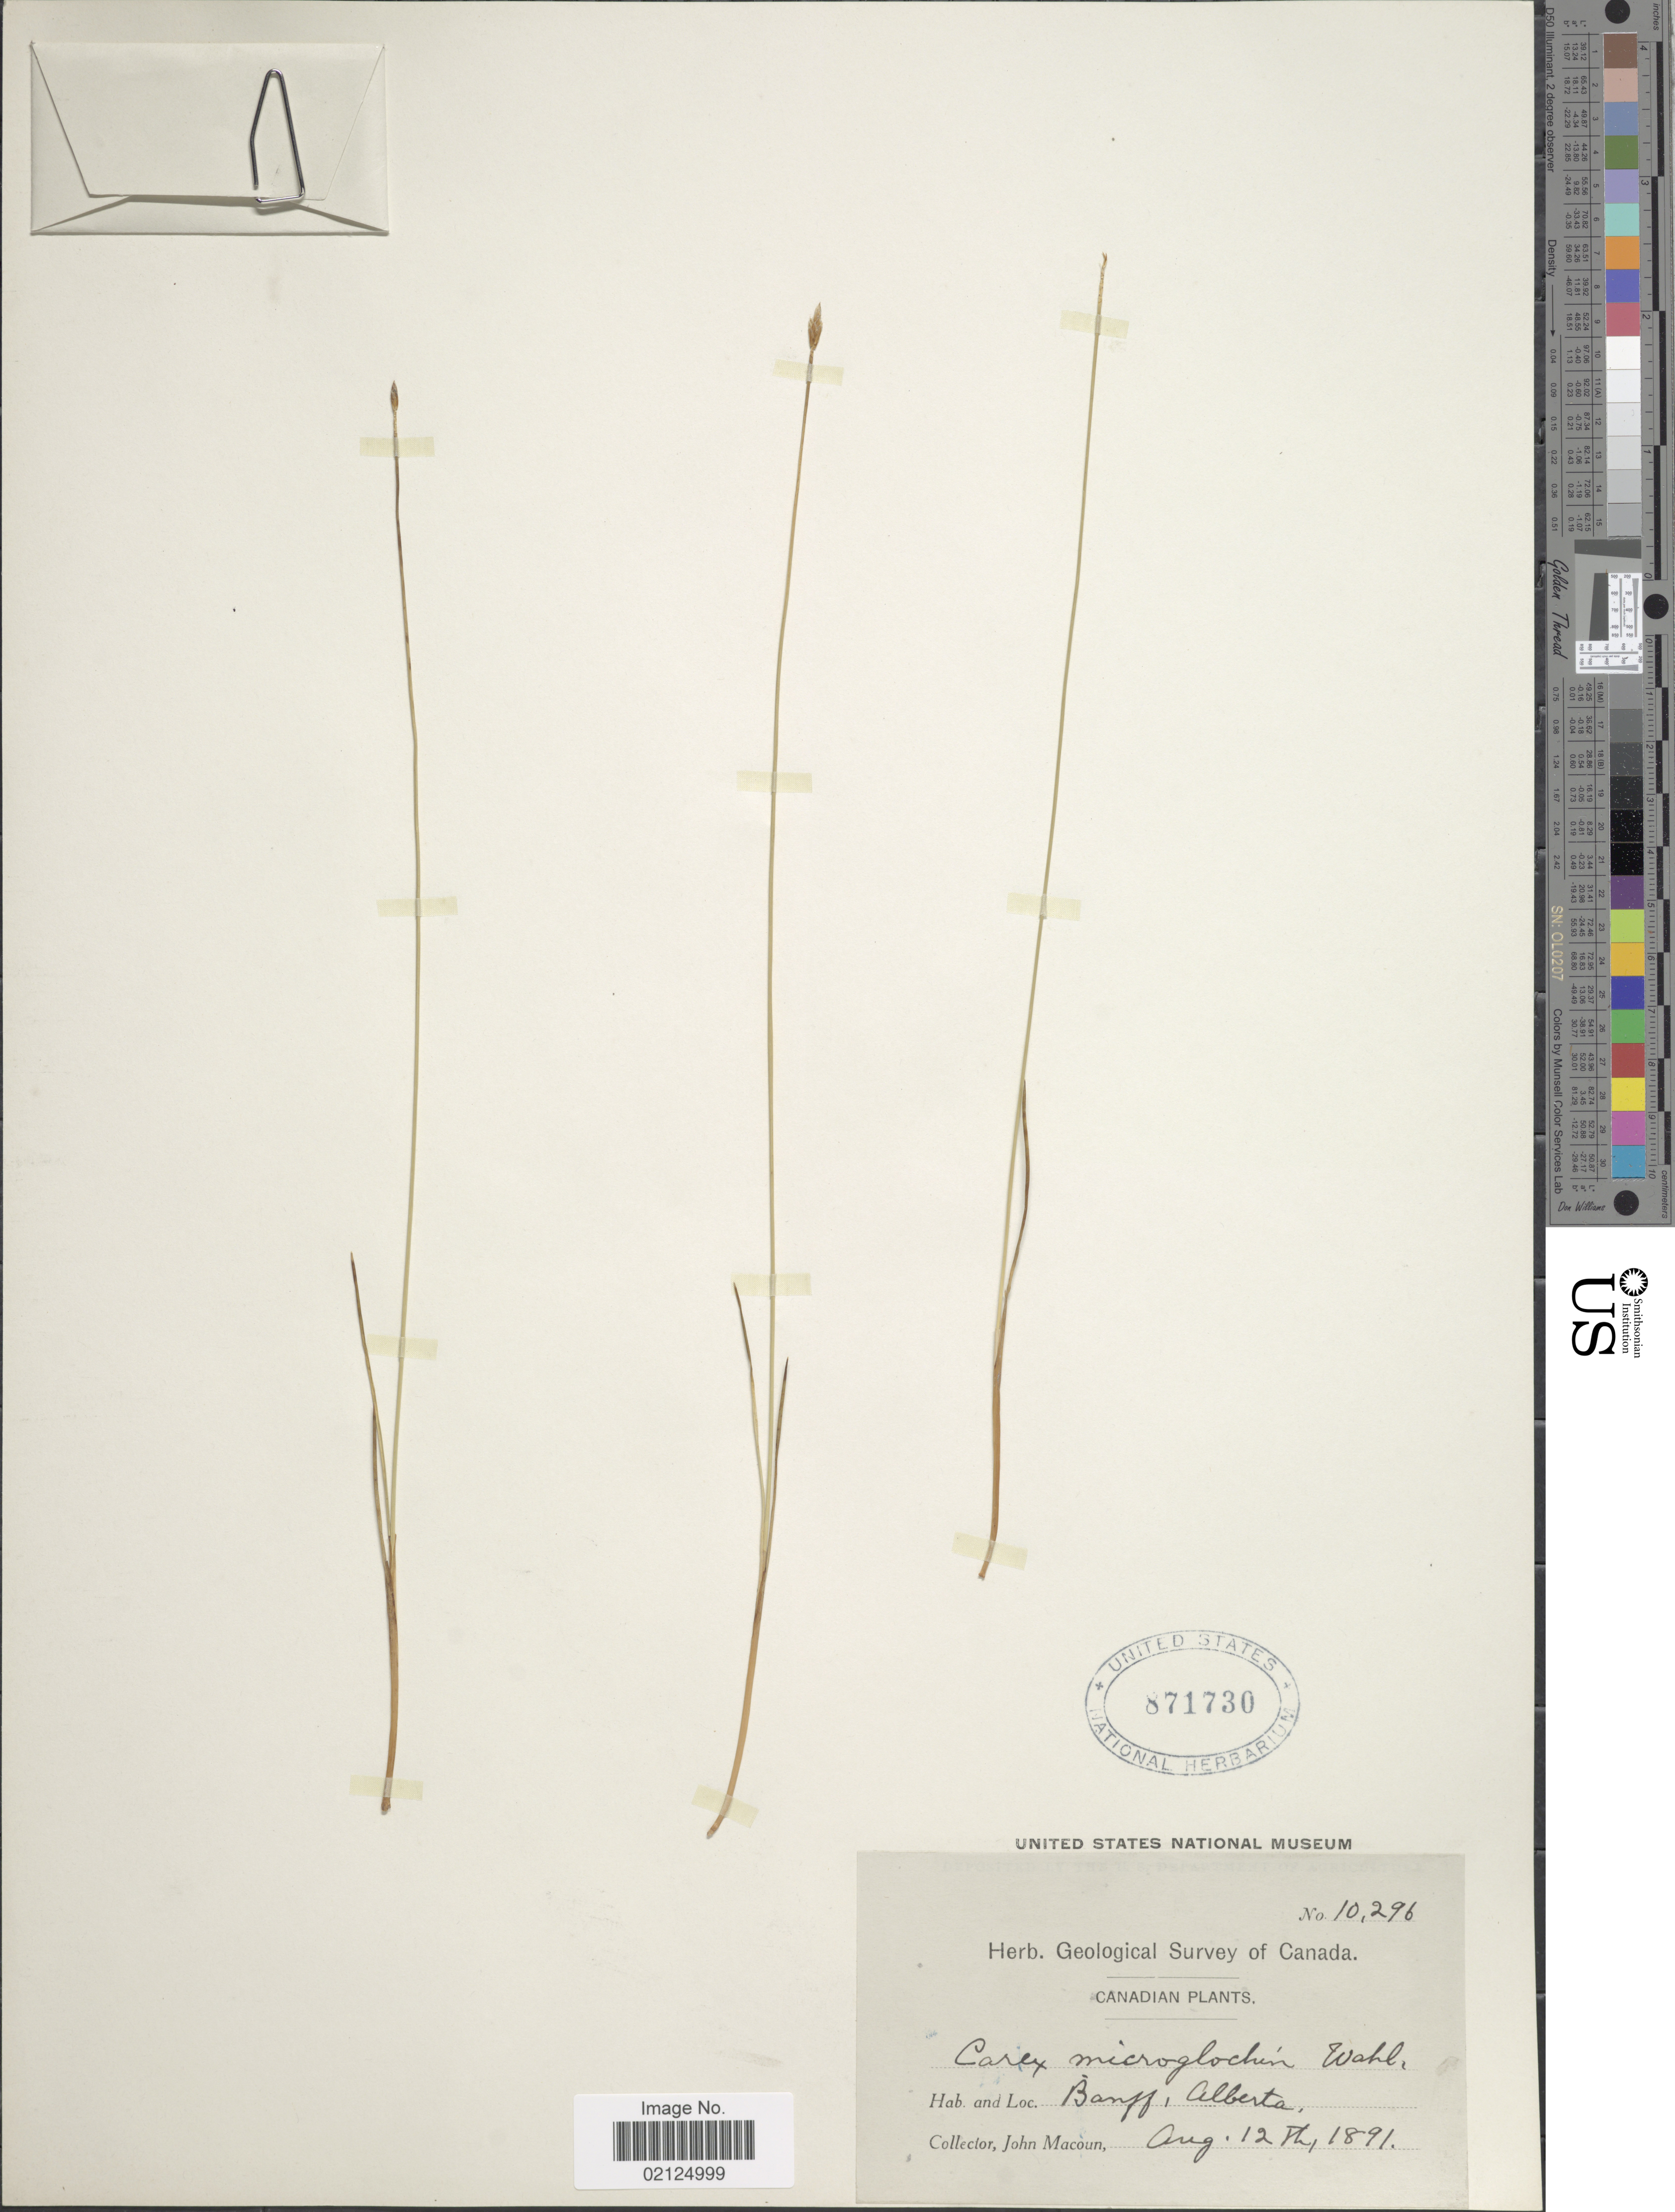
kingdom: Plantae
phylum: Tracheophyta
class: Liliopsida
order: Poales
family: Cyperaceae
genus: Carex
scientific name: Carex microglochin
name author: Wahlenb.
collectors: J. Macoun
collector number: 10296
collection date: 1891-08-12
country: Canada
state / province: Alberta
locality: Banff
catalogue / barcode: US 871730